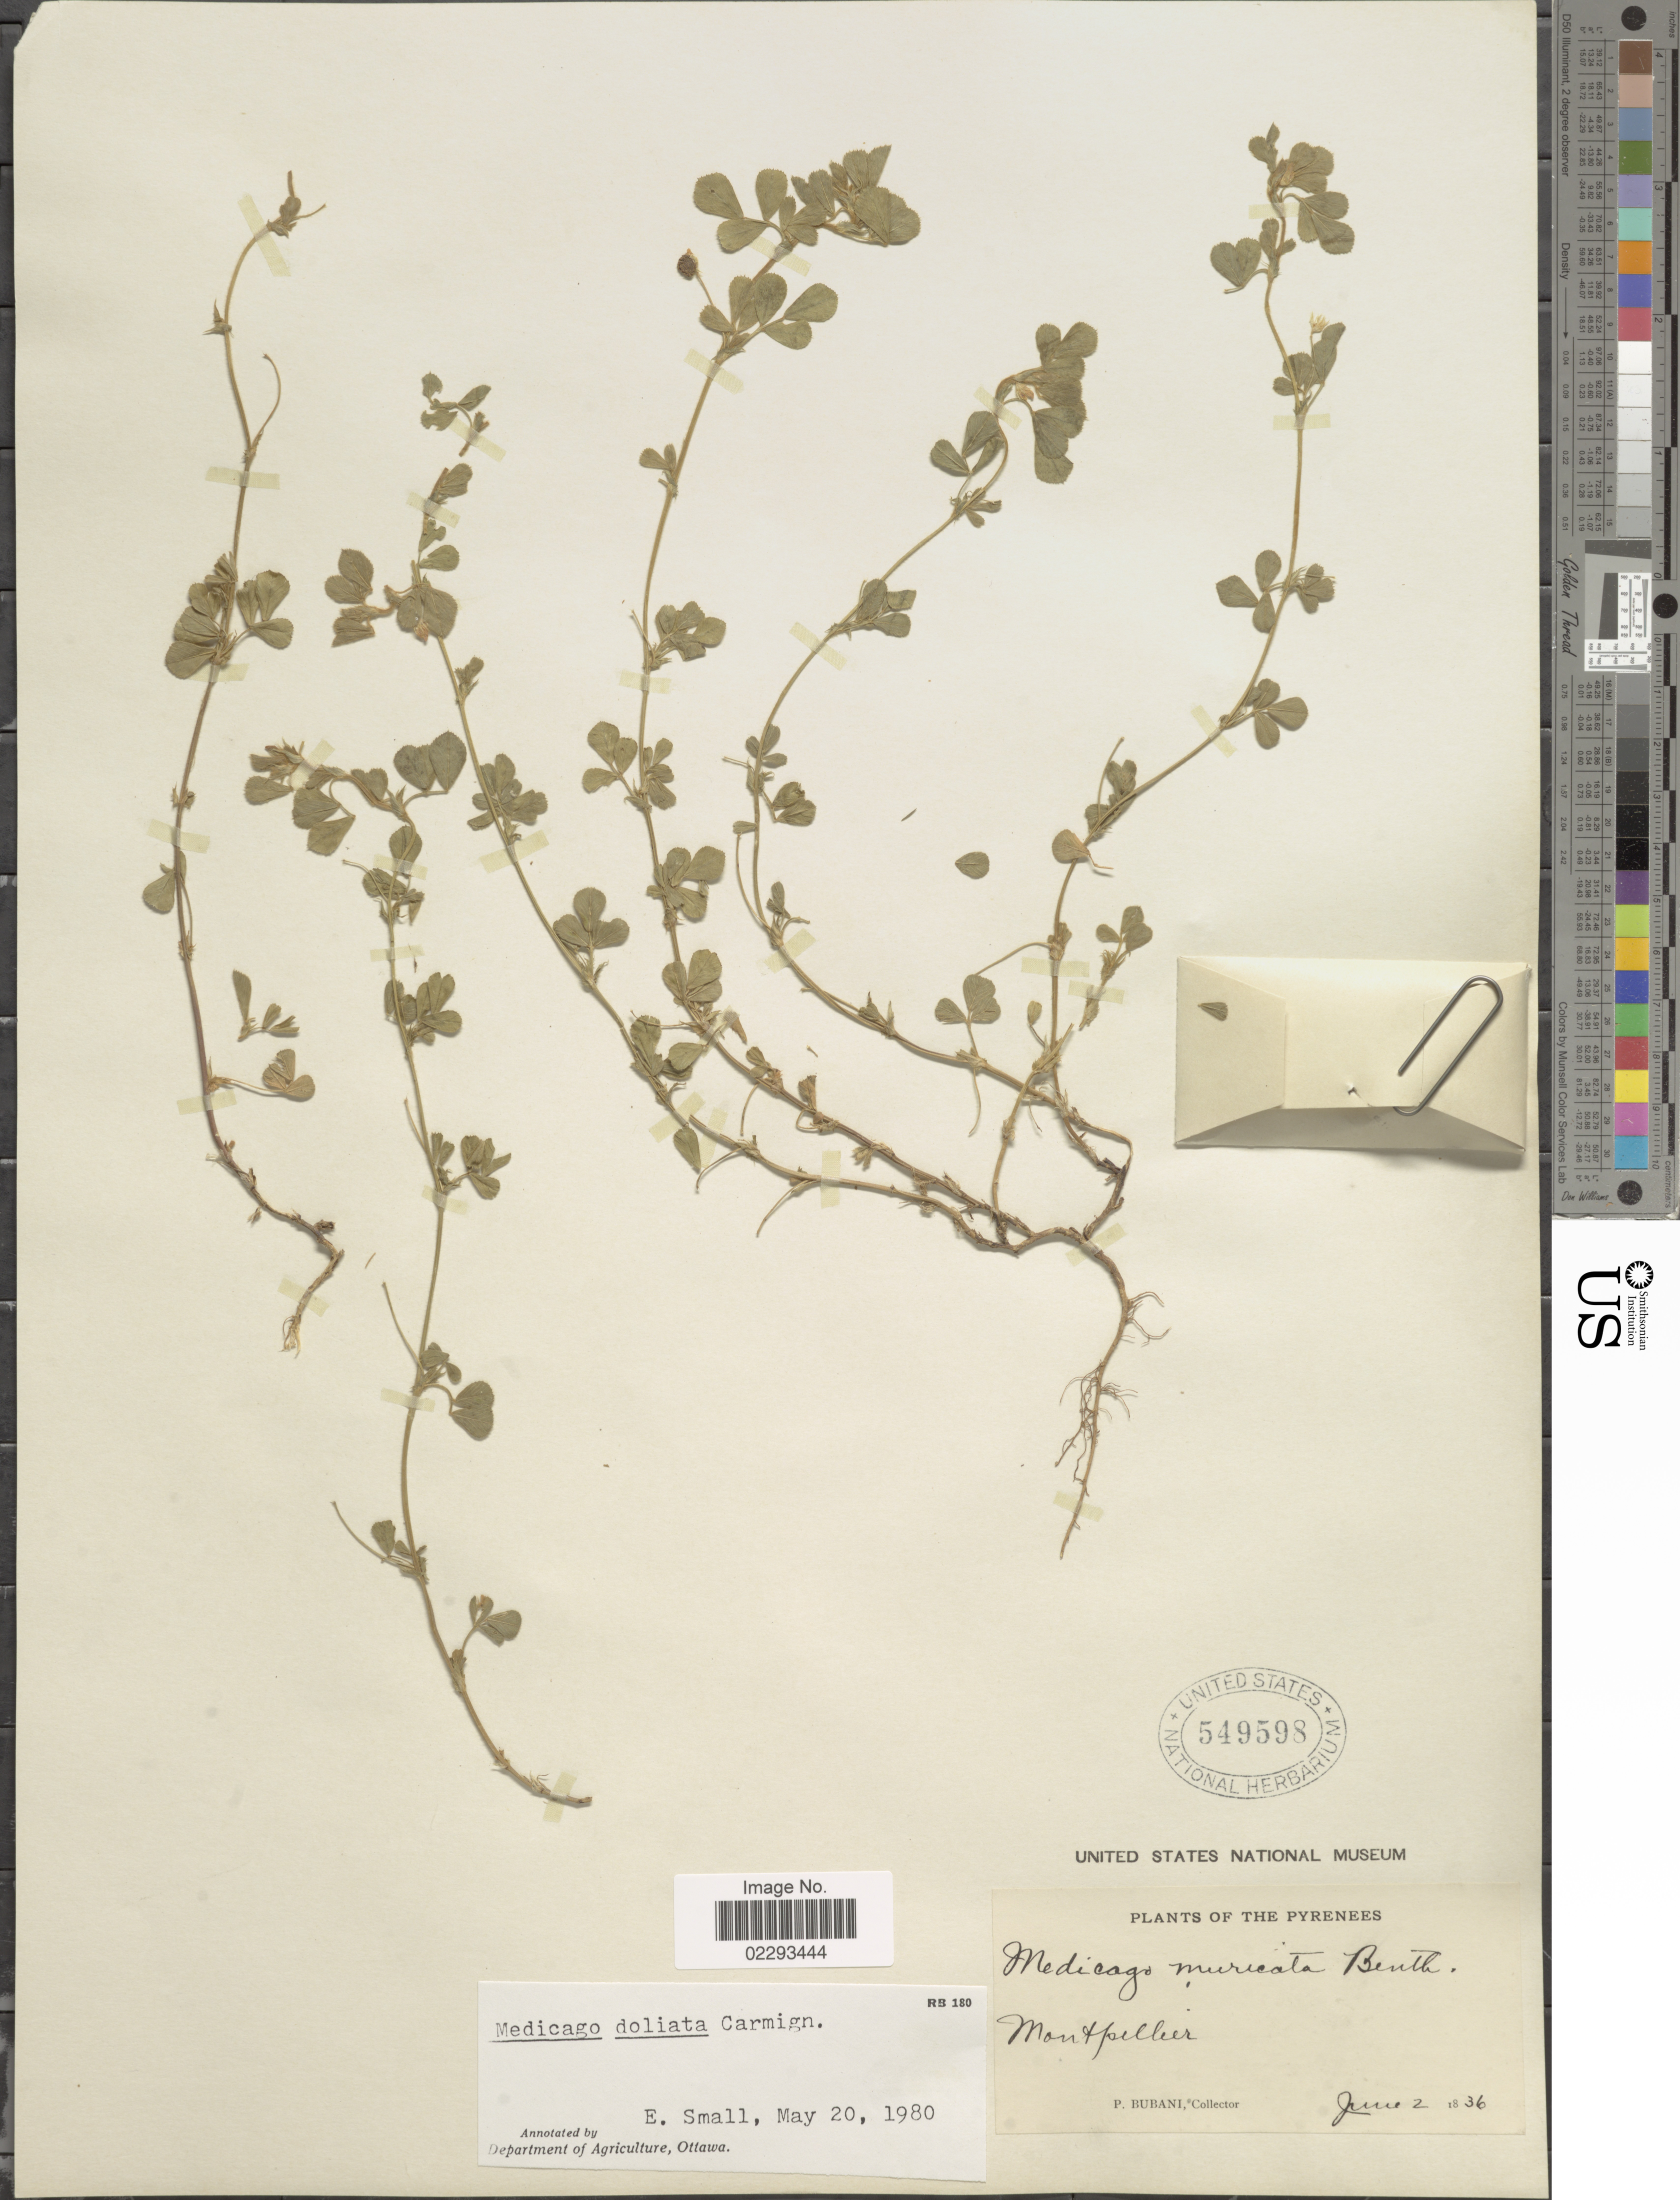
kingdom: Plantae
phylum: Tracheophyta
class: Magnoliopsida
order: Fabales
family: Fabaceae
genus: Medicago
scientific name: Medicago doliata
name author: Carmign.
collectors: P. Bubani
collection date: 1836-06-02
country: France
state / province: Occitanie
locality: Pyrenees, Montpellier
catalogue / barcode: US 549598